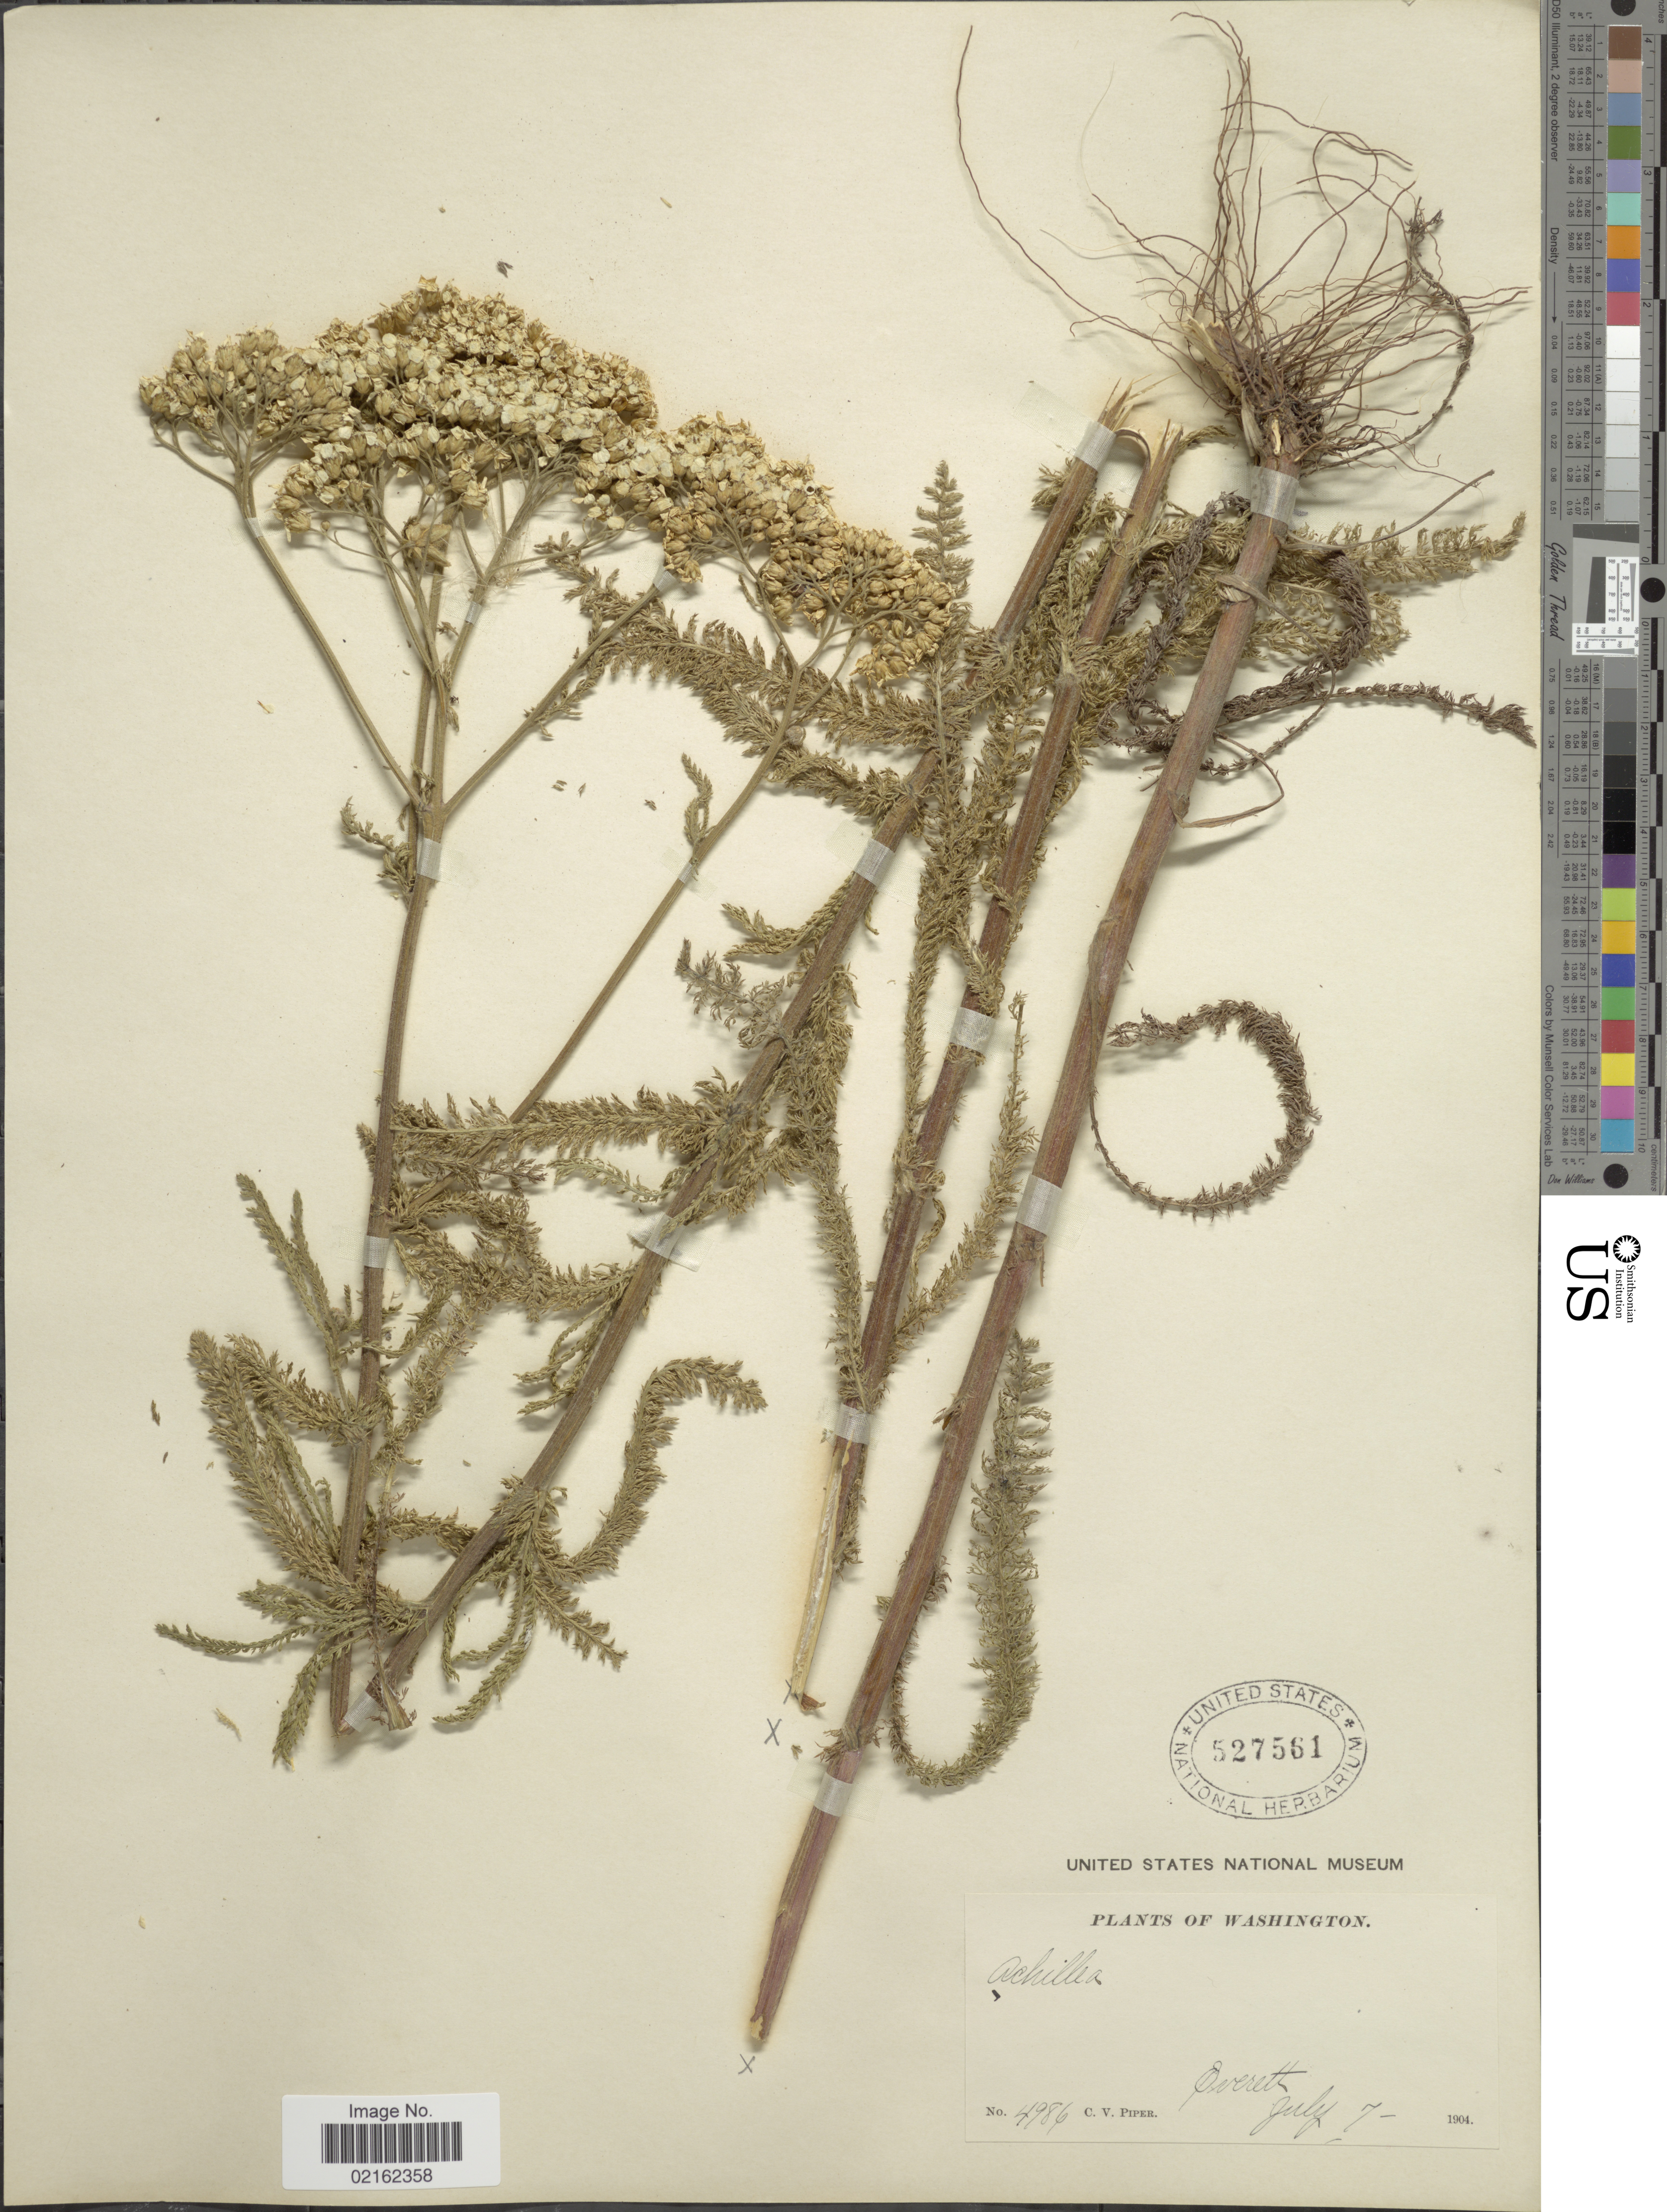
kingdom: Plantae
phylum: Tracheophyta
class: Magnoliopsida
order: Asterales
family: Asteraceae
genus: Achillea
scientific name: Achillea sp.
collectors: C. V. Piper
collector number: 4986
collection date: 1904-07-07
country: United States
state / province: Washington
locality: Everett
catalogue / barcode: US 527561